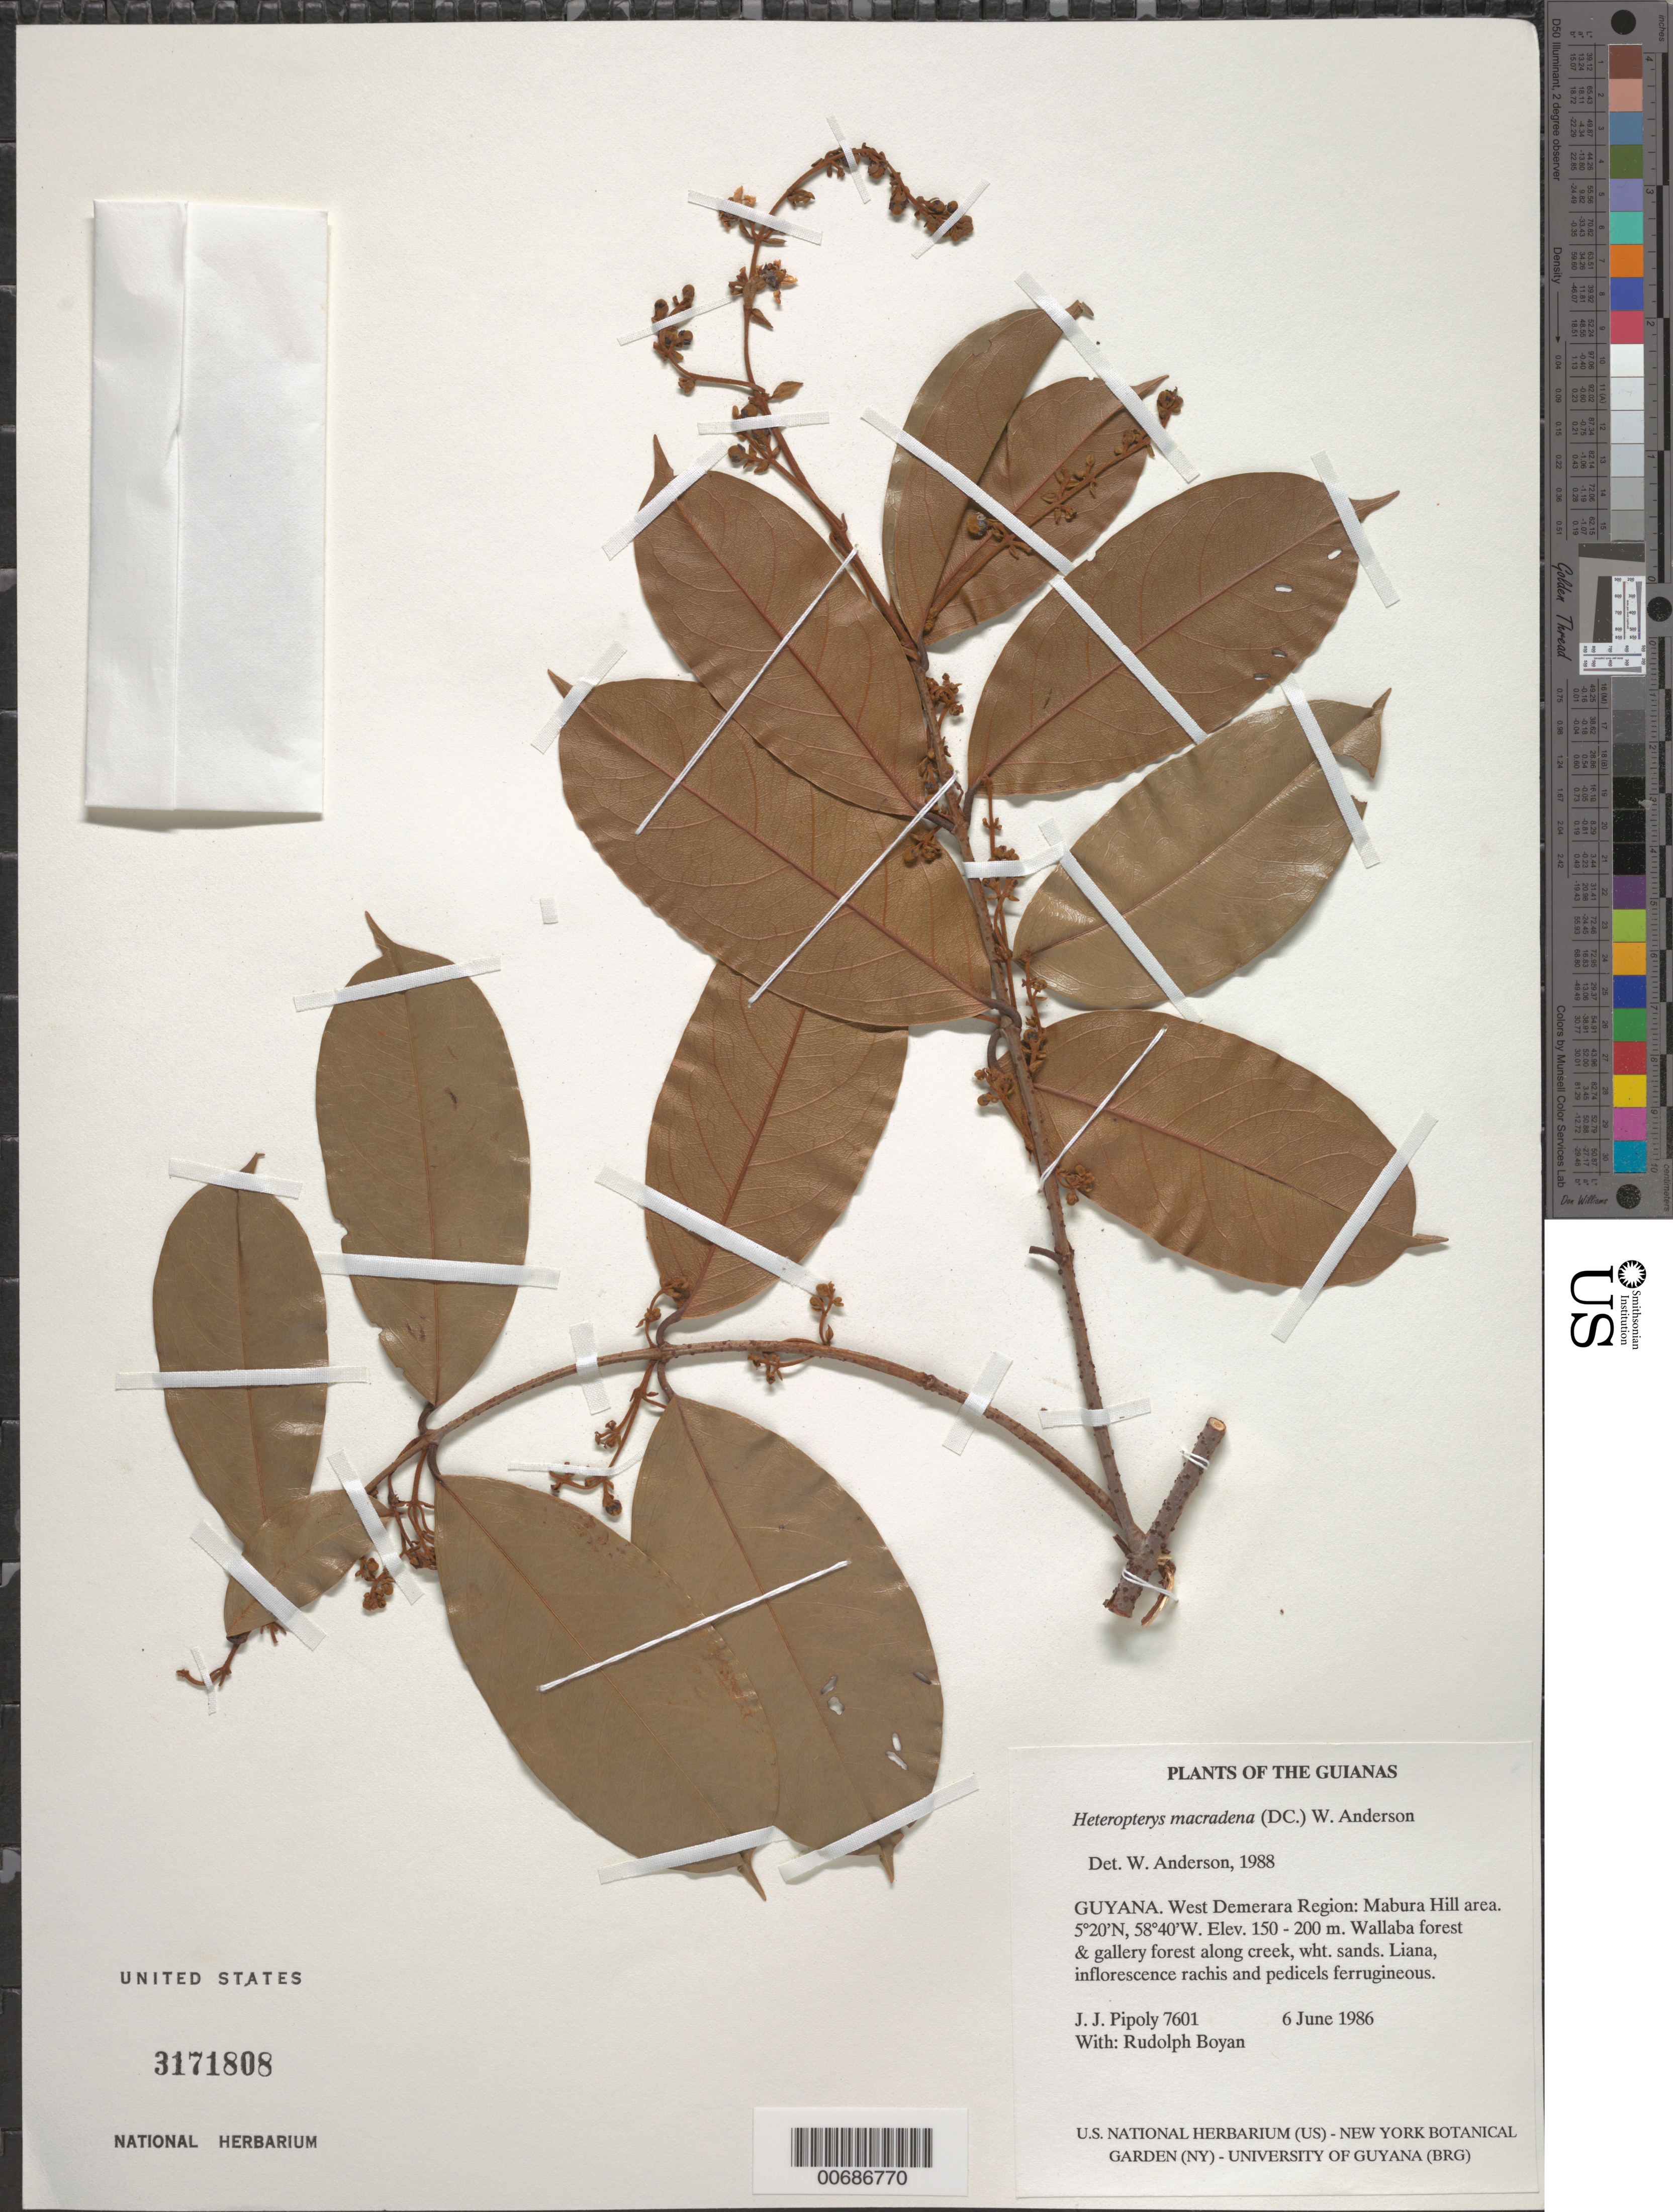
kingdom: Plantae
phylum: Tracheophyta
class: Magnoliopsida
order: Malpighiales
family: Malpighiaceae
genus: Heteropterys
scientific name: Heteropterys macradena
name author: (DC.) W.R. Anderson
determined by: Anderson, W. R., (MICH), University of Michigan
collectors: J. J. Pipoly & R. Boyan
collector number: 7601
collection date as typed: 6 June 1986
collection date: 1986-06-06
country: Guyana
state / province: U. Demerara-Berbice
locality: Mabura Hill area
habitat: Wallaba forest & gallery forest along creek, white sands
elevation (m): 150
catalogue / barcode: US 3171808